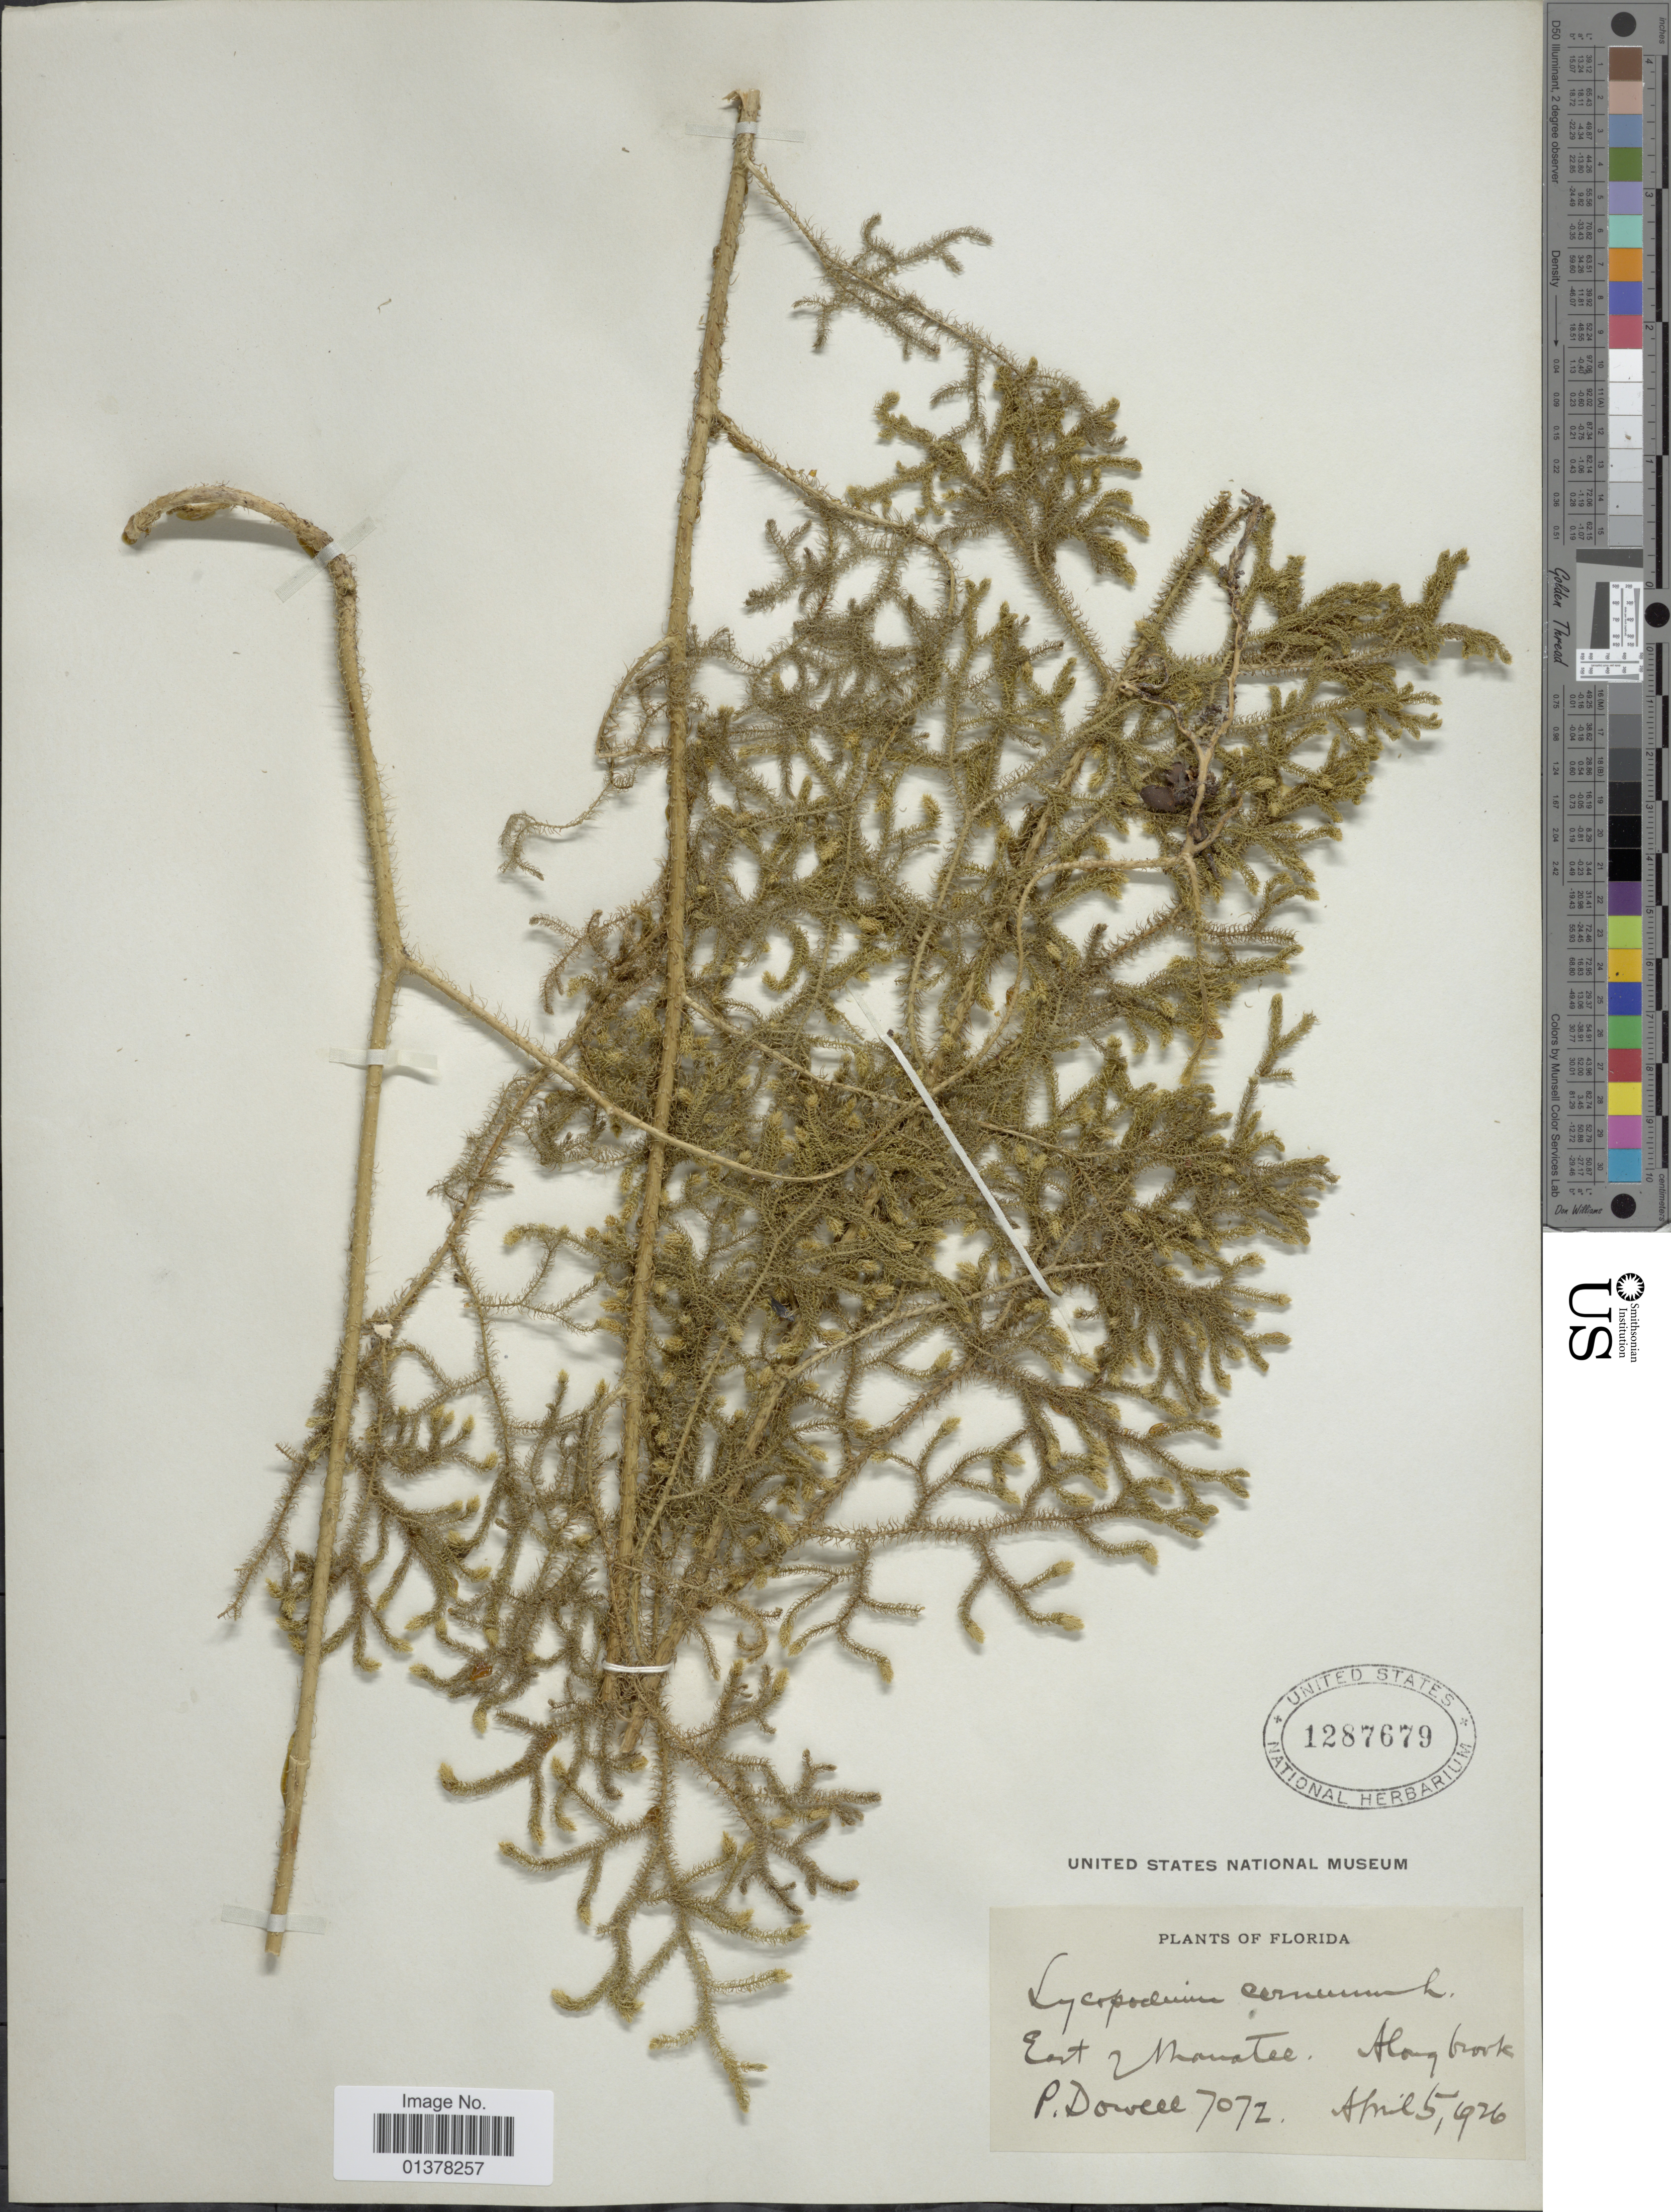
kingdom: Plantae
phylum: Tracheophyta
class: Lycopodiopsida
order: Lycopodiales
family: Lycopodiaceae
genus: Palhinhaea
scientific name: Palhinhaea cernua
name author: (L.) Vasc. & Franco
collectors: P. Dowell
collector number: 7072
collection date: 1926-04-05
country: United States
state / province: Florida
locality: East of Manatee, along brook.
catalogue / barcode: US 1287679